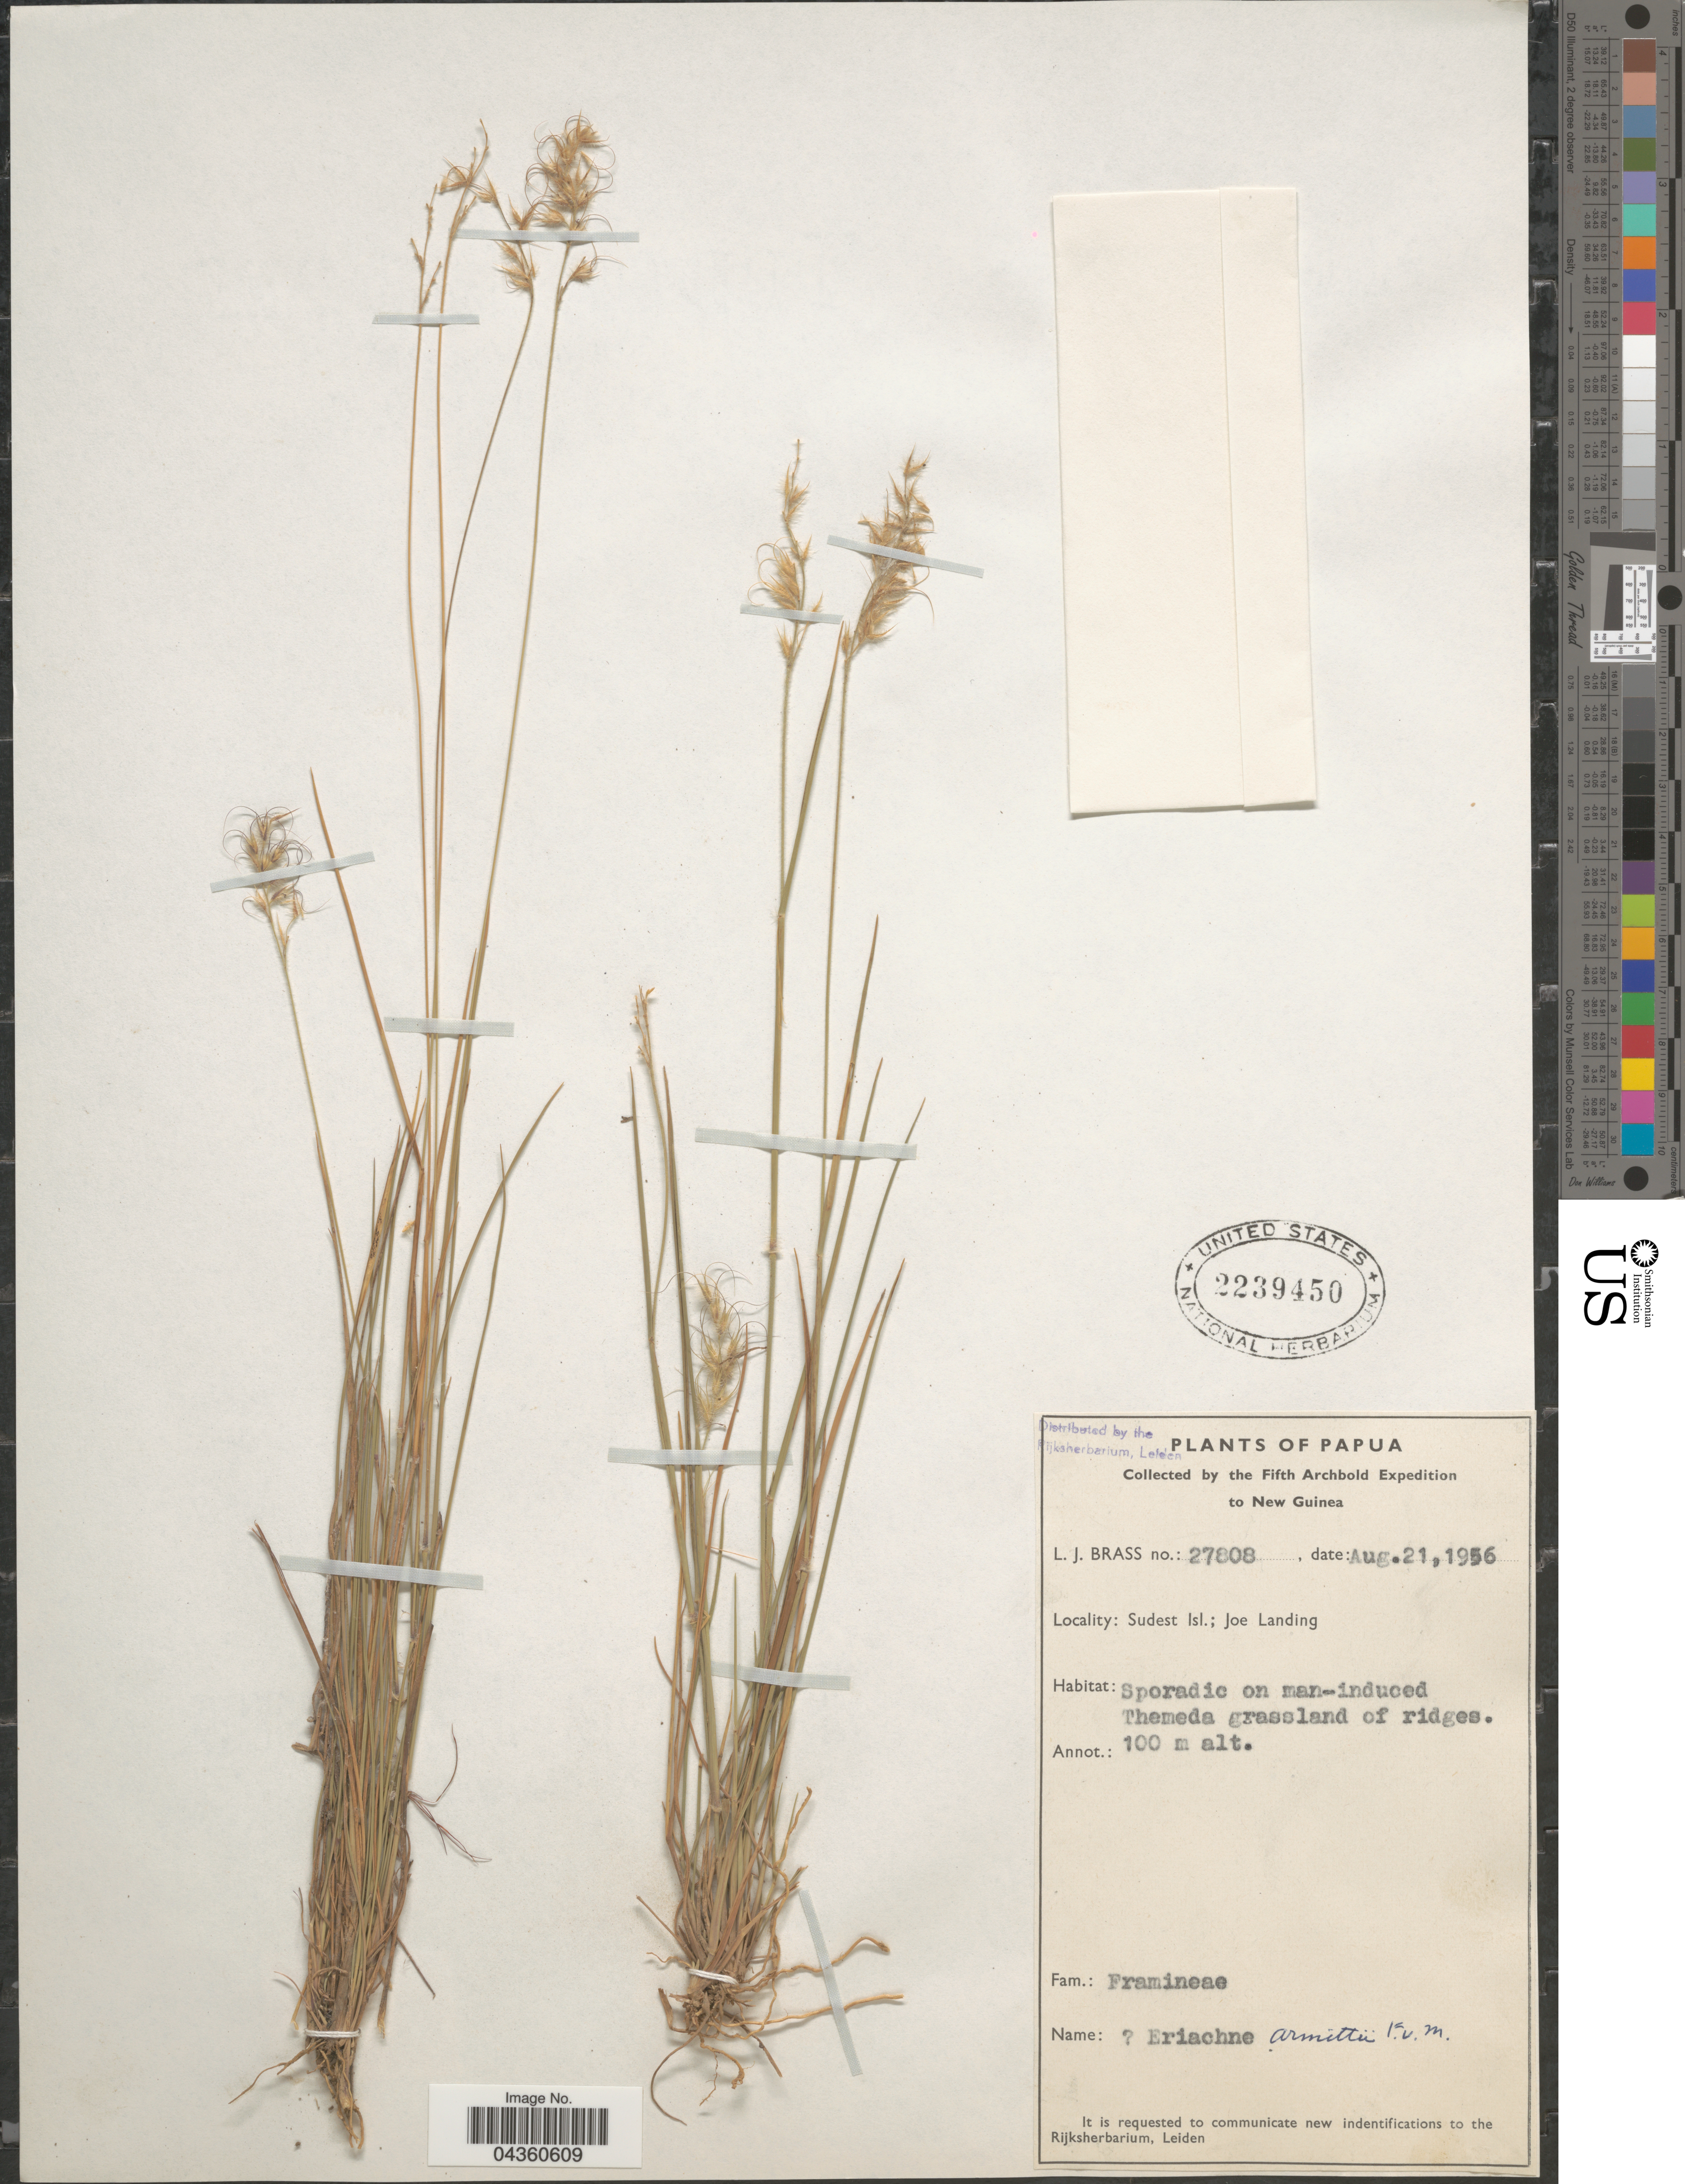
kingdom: Plantae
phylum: Tracheophyta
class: Liliopsida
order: Poales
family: Poaceae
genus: Eriachne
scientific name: Eriachne armitii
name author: F. Muell. ex Benth.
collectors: L. J. Brass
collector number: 27808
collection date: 1956-08-21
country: Papua New Guinea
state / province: Milne Bay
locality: Papua. Fifth Archbold Expedition to New Guinea. Sudest Isl.; Joe Landing.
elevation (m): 100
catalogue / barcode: US 2239450